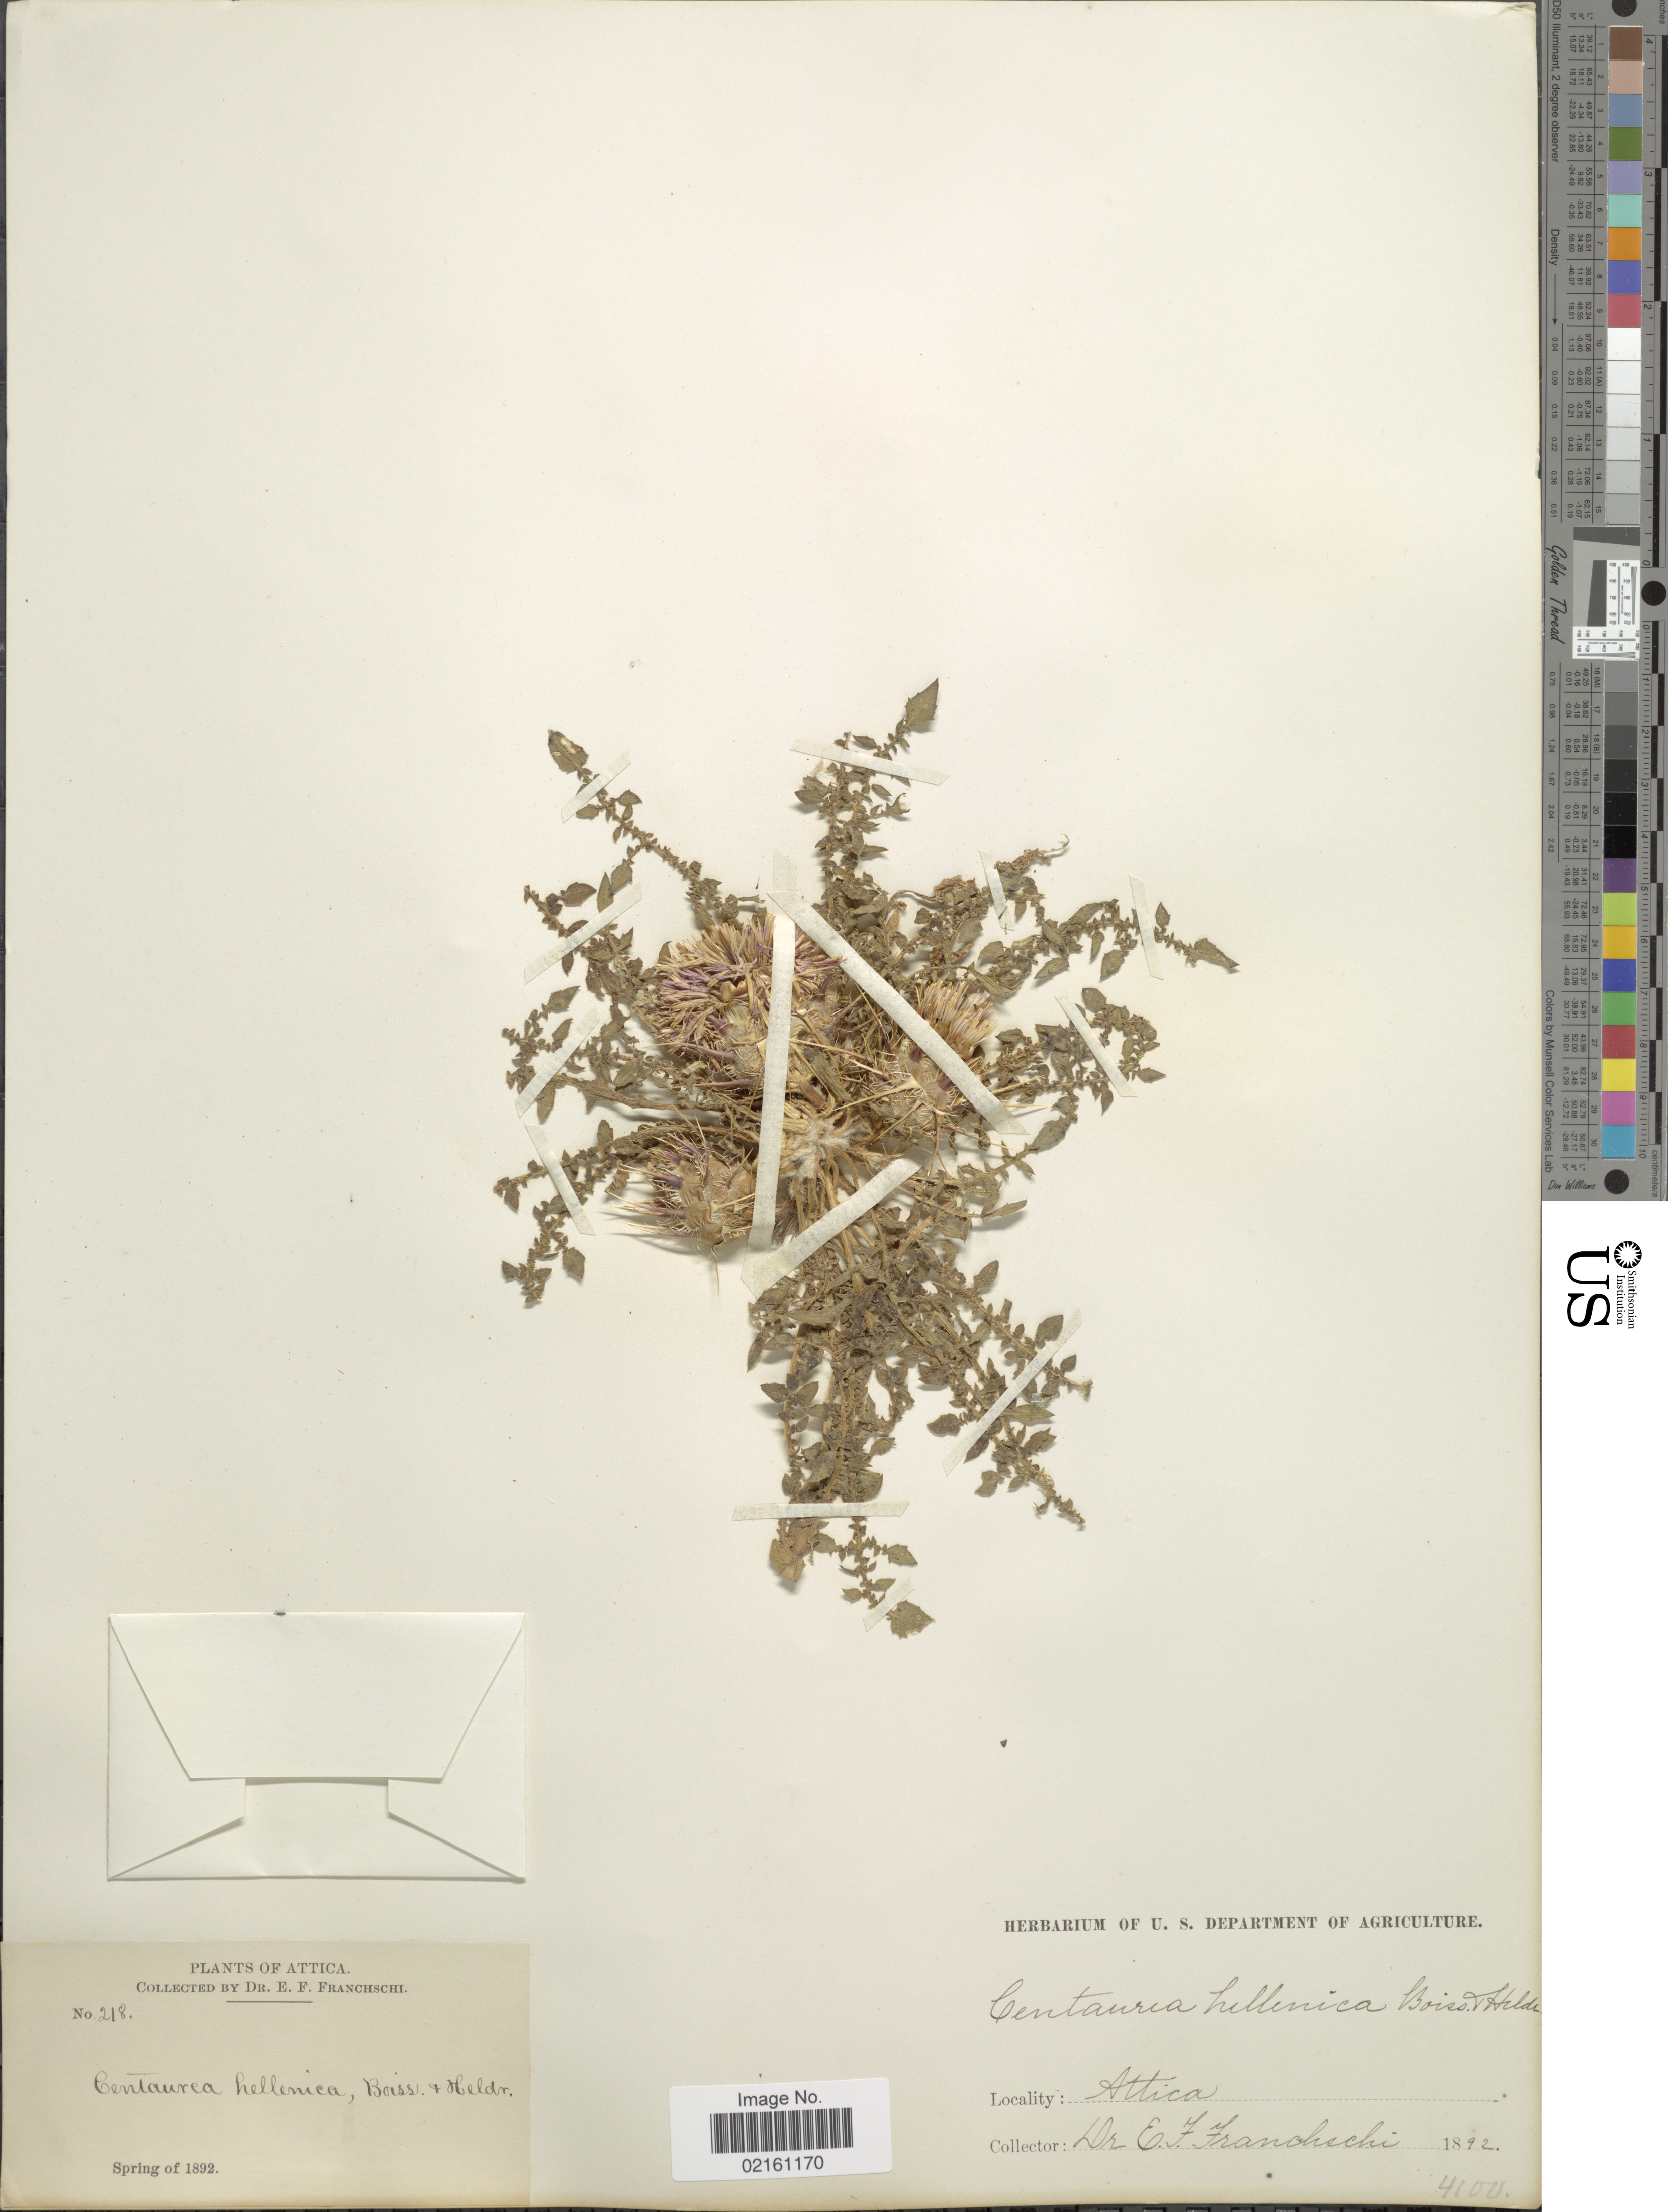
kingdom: Plantae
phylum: Tracheophyta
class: Magnoliopsida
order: Asterales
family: Asteraceae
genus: Centaurea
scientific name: Centaurea raphanina subsp. mixta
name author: (DC.) Runemark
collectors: E. Franchschi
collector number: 218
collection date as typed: spring 1892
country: Greece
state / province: Attica